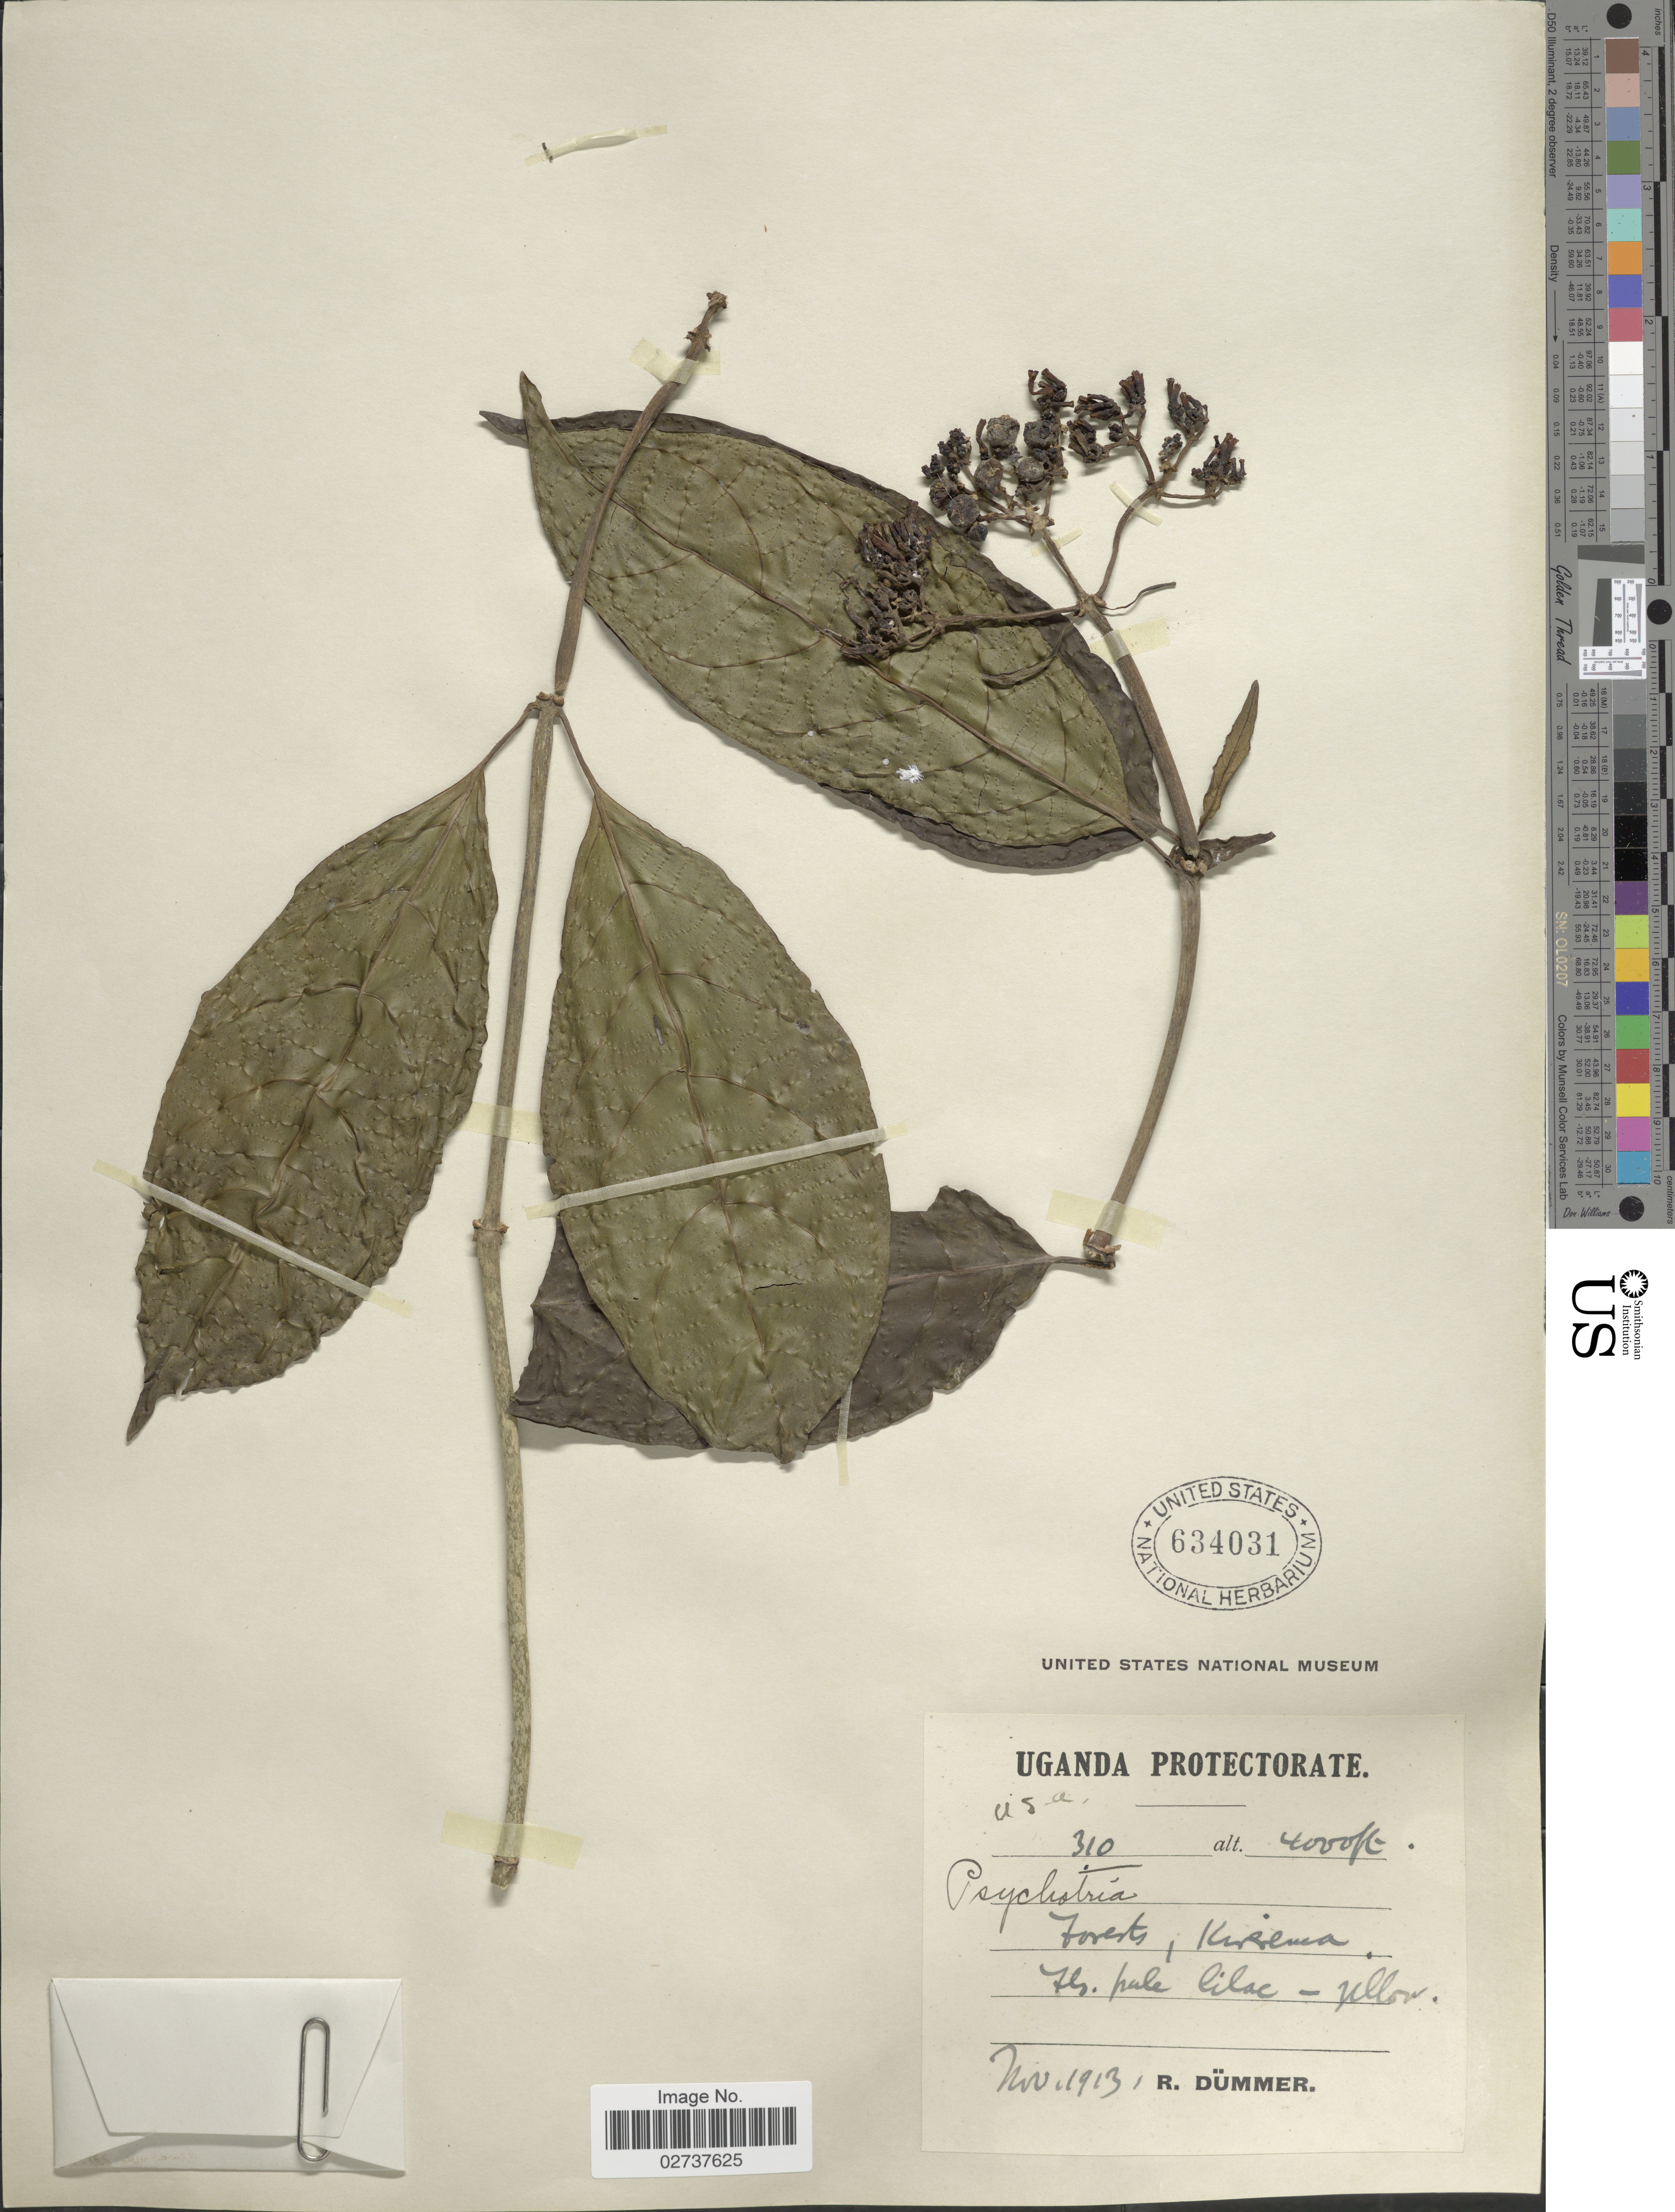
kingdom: Plantae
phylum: Tracheophyta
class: Magnoliopsida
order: Gentianales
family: Rubiaceae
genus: Psychotria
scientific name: Psychotria sp.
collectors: R. A. Dümmer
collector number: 310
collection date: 1913-11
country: Uganda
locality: Uganda Protectorate, Forests, Kirerema.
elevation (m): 1219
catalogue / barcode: US 634031